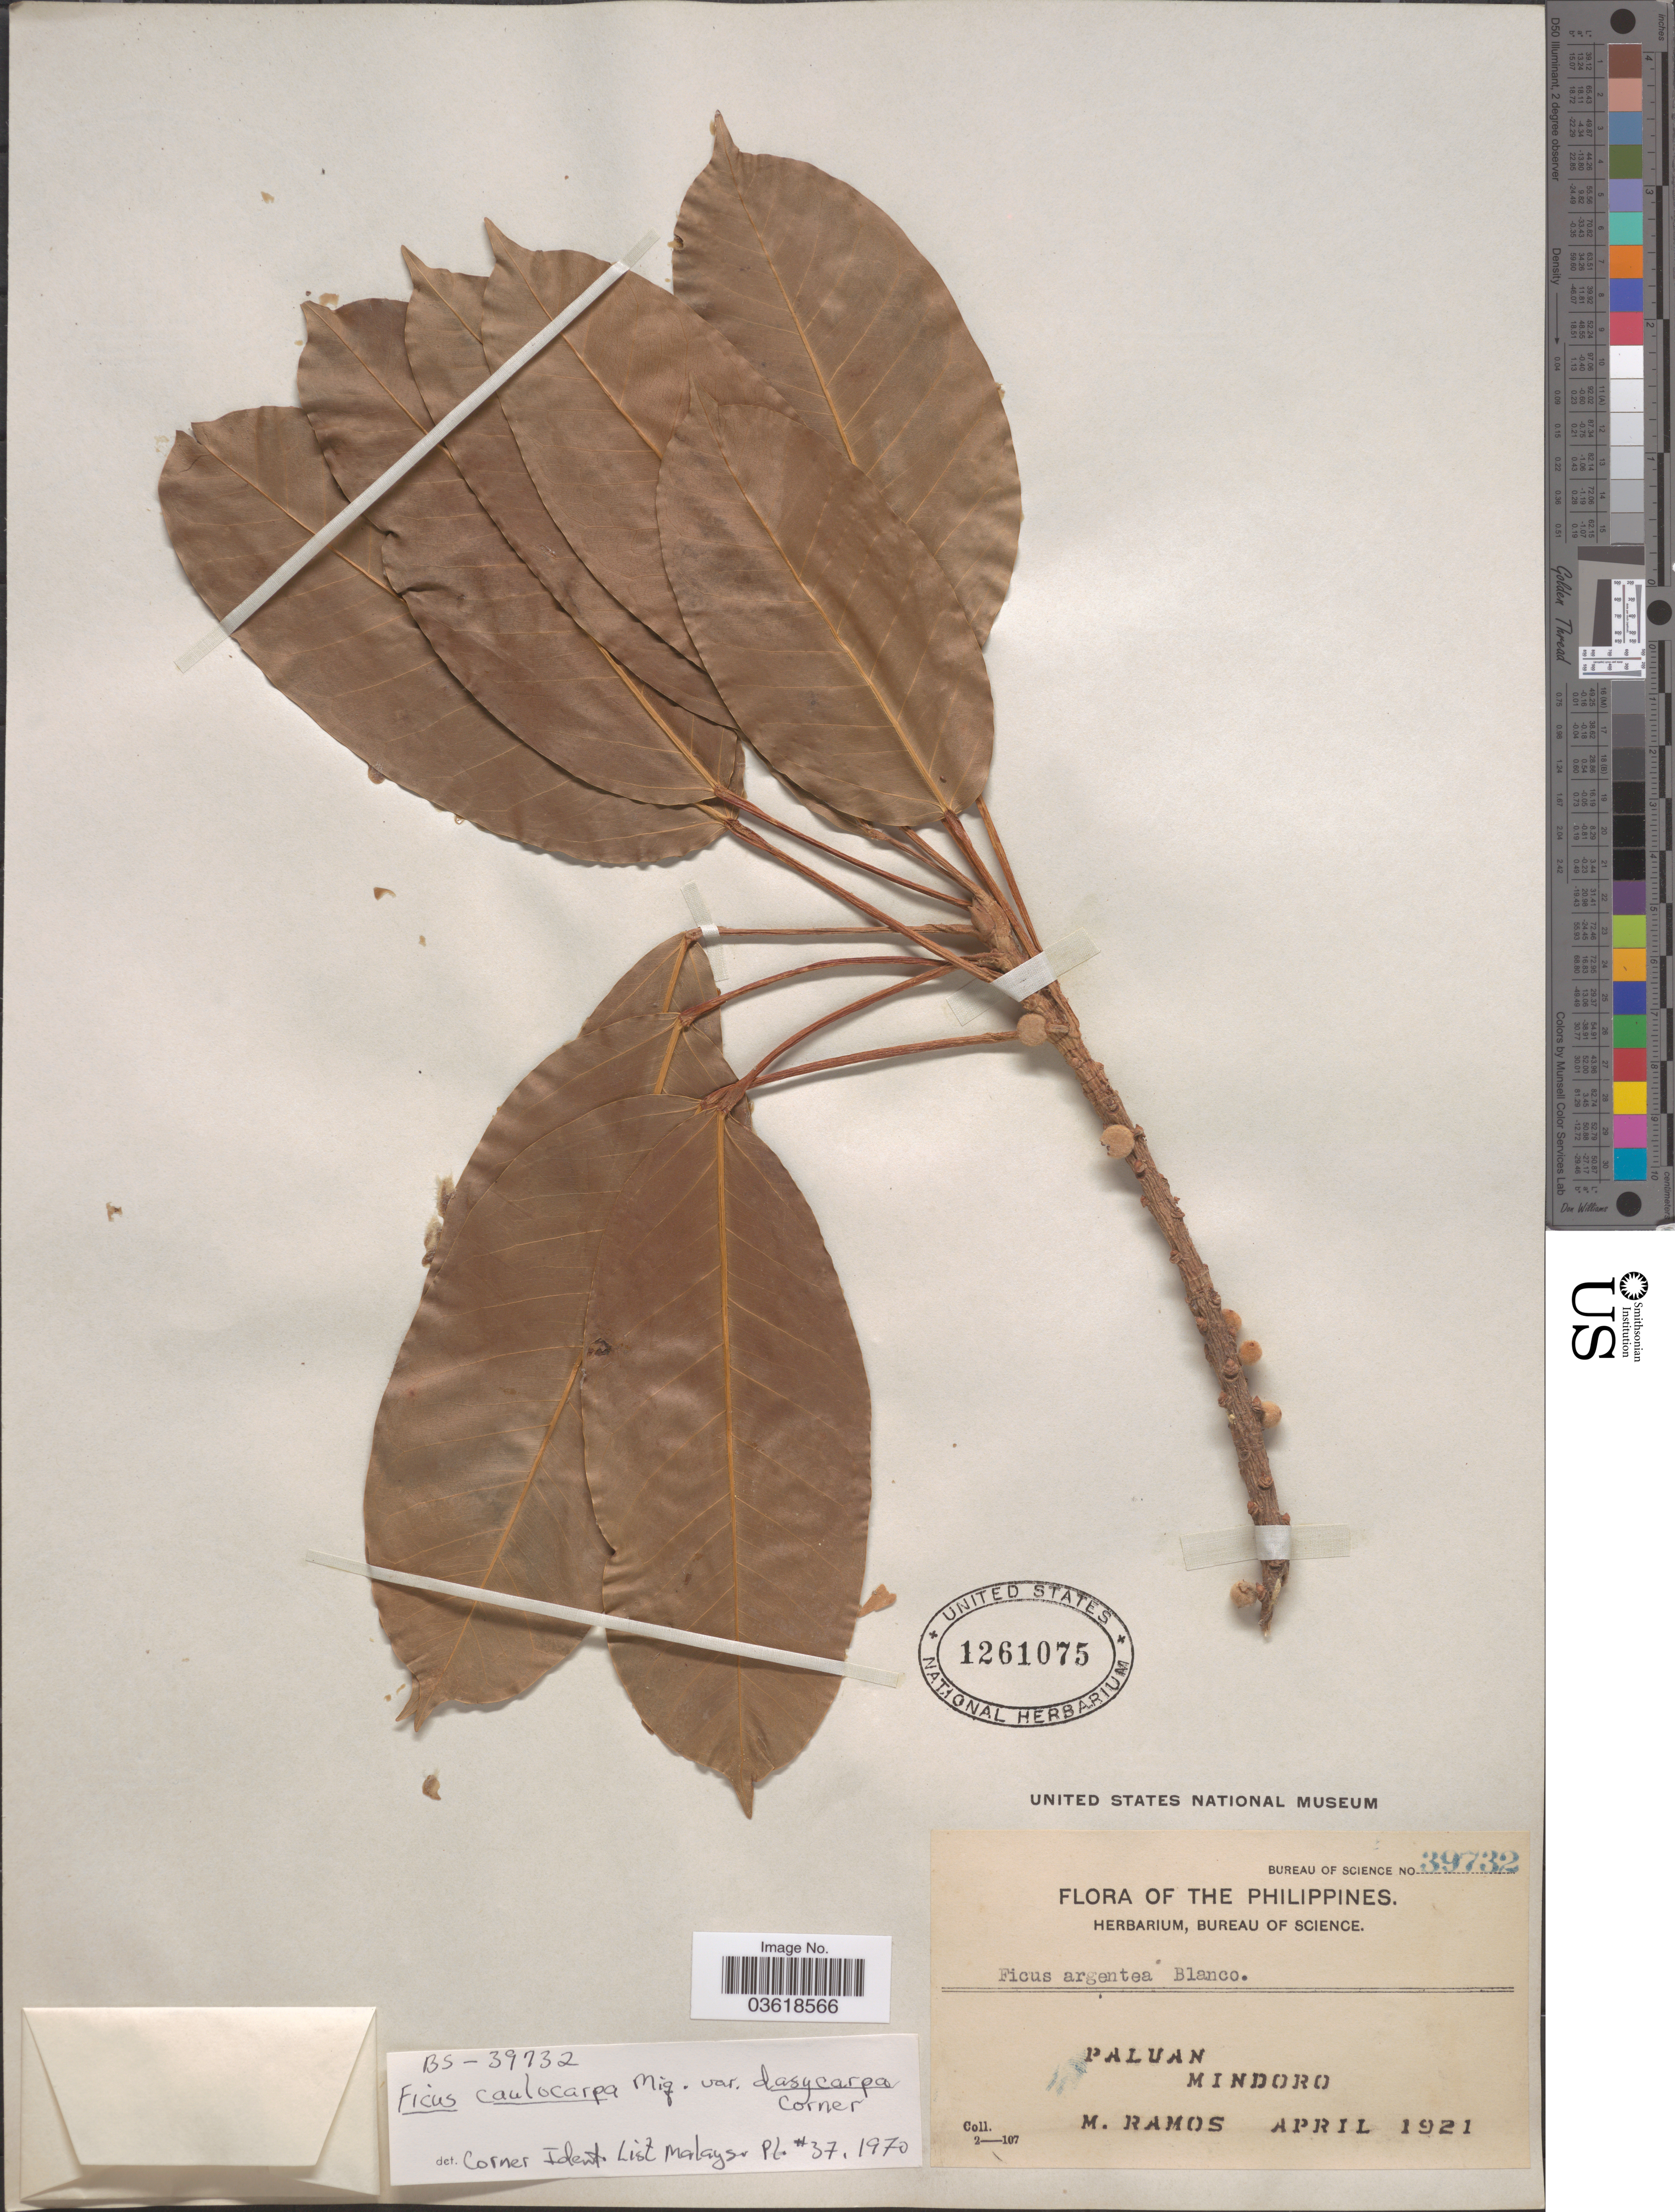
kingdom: Plantae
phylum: Tracheophyta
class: Magnoliopsida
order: Rosales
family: Moraceae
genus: Ficus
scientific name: Ficus caulocarpa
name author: (Miq.) Miq.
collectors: M. Ramos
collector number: Bureau of Science 39732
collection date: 1921-04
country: Philippines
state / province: Mimaropa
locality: Paluan. Mindoro.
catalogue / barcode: US 1261075